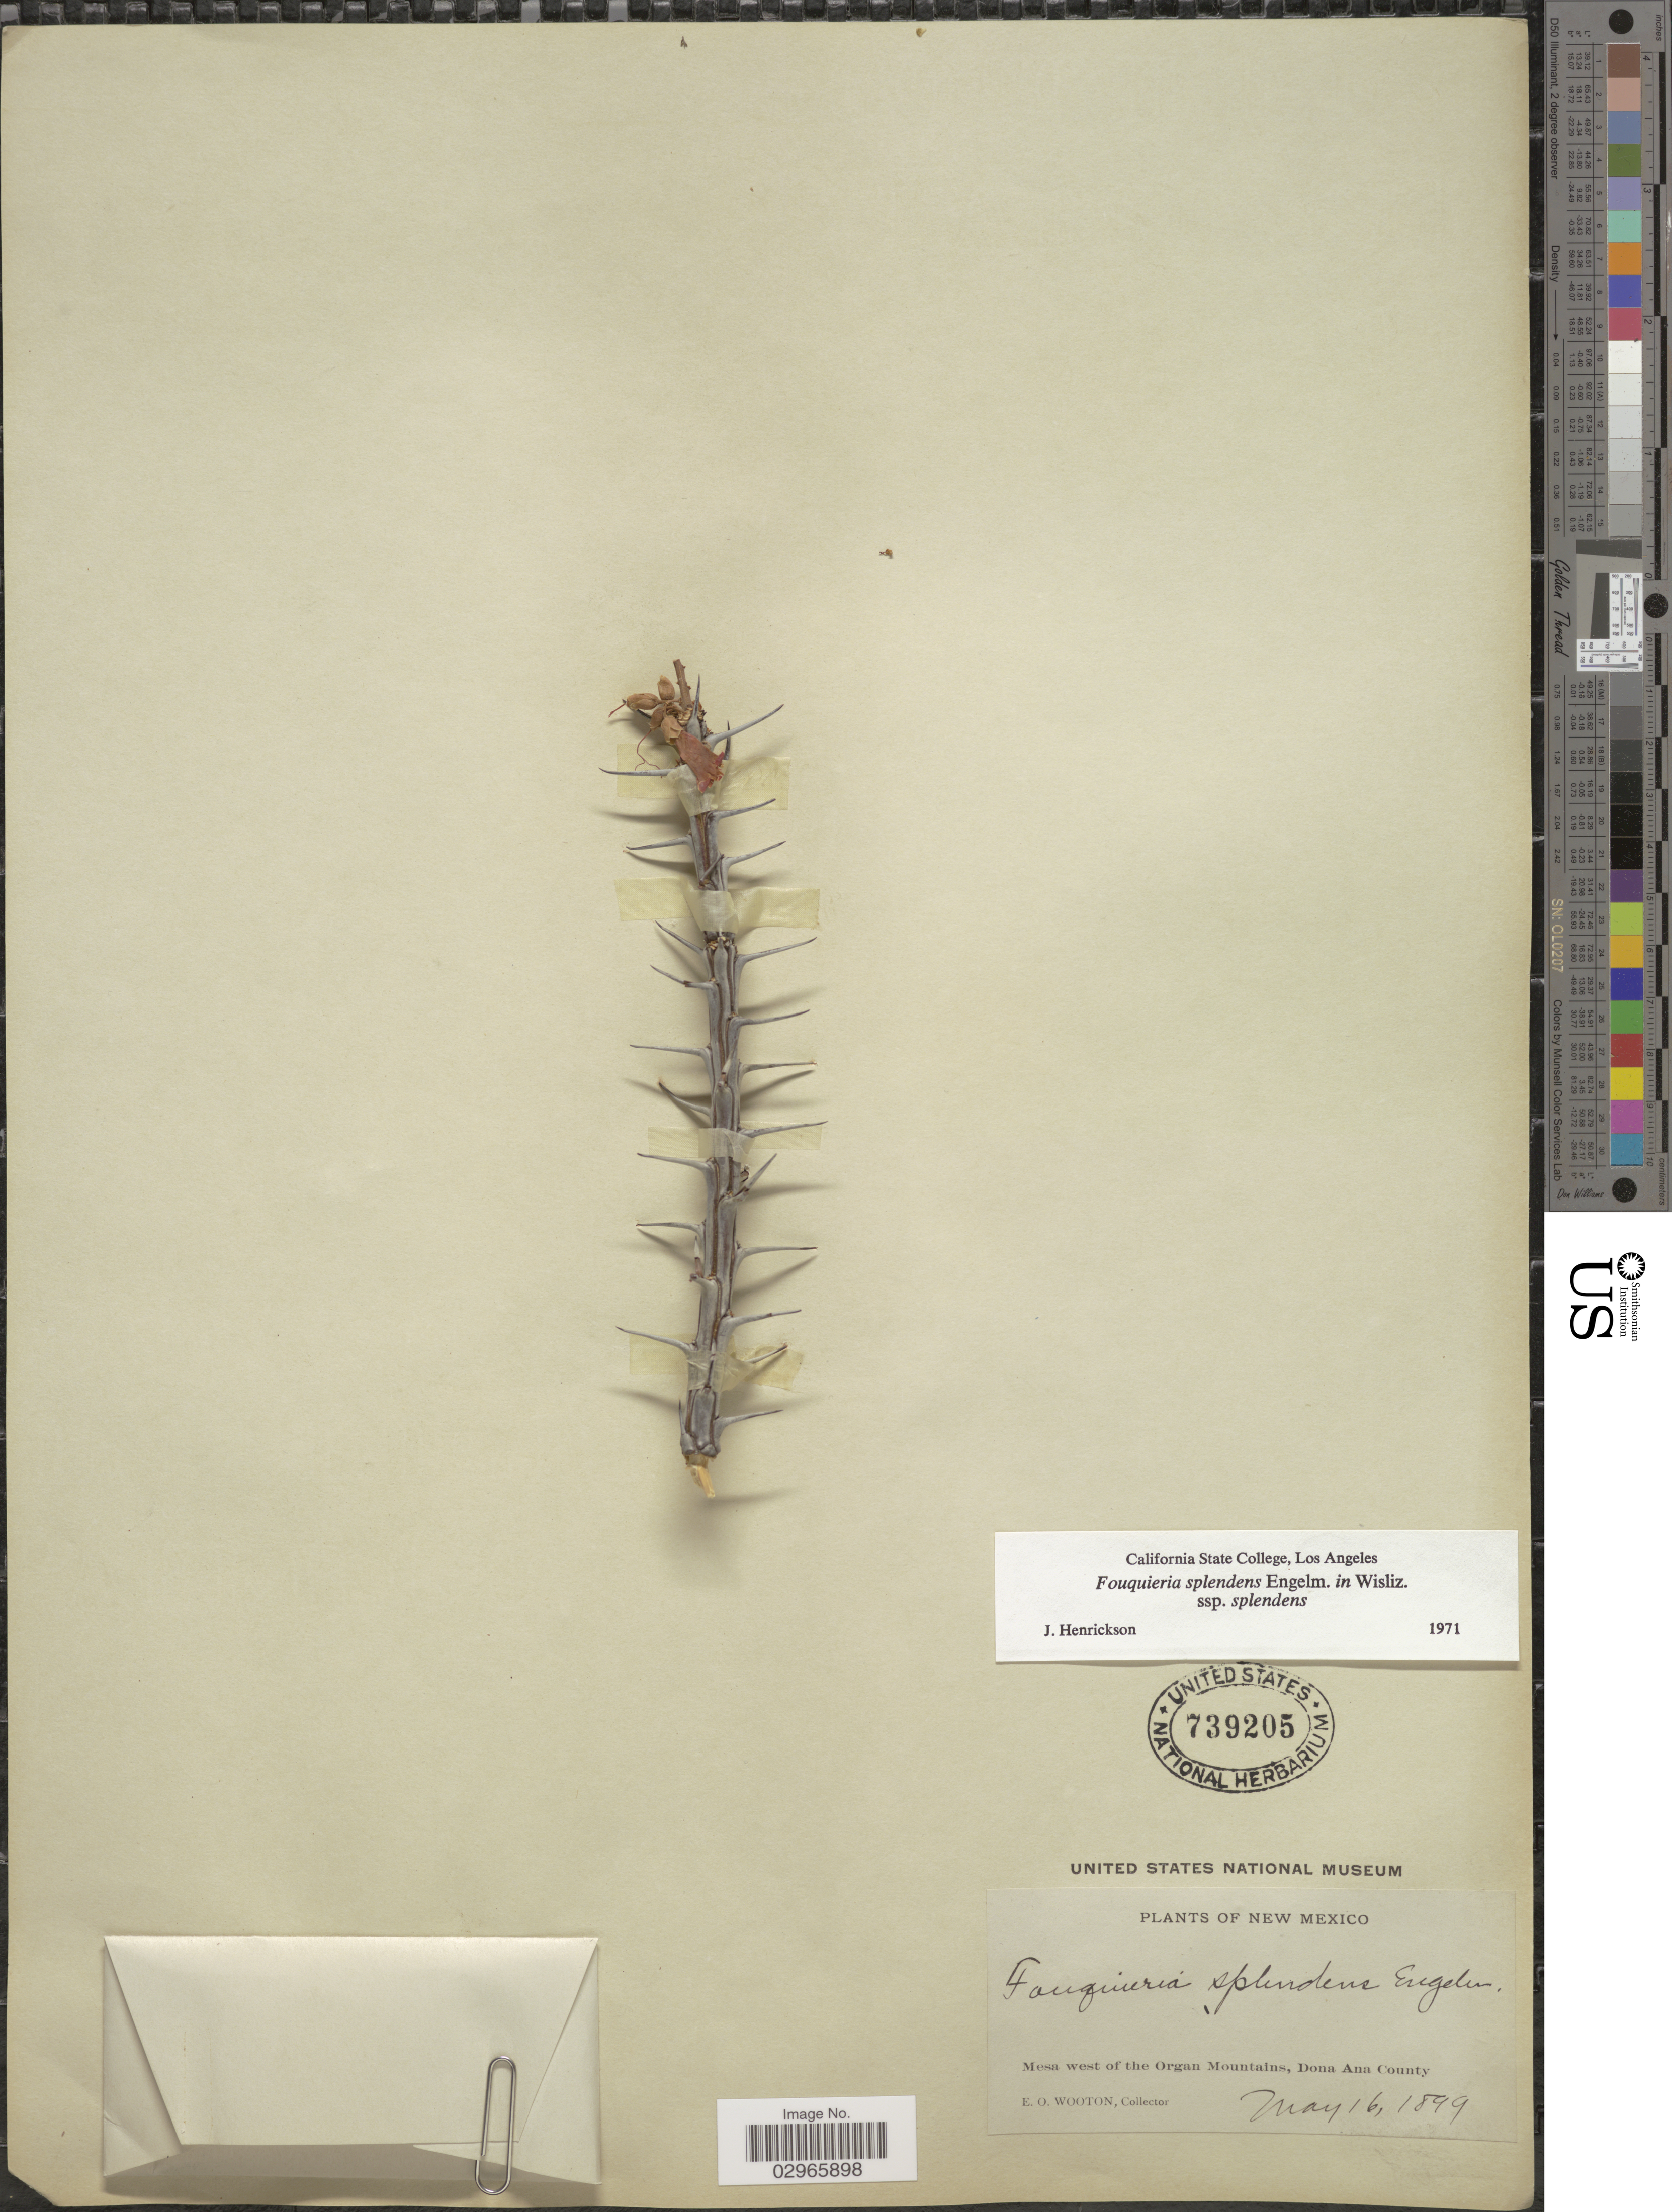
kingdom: Plantae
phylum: Tracheophyta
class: Magnoliopsida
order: Ericales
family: Fouquieriaceae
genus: Fouquieria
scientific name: Fouquieria splendens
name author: Engelm.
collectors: E. O. Wooton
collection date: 1899-05-16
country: United States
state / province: New Mexico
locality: Mesa west of the Organ Mountains, Dona Ana County.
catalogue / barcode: US 739205